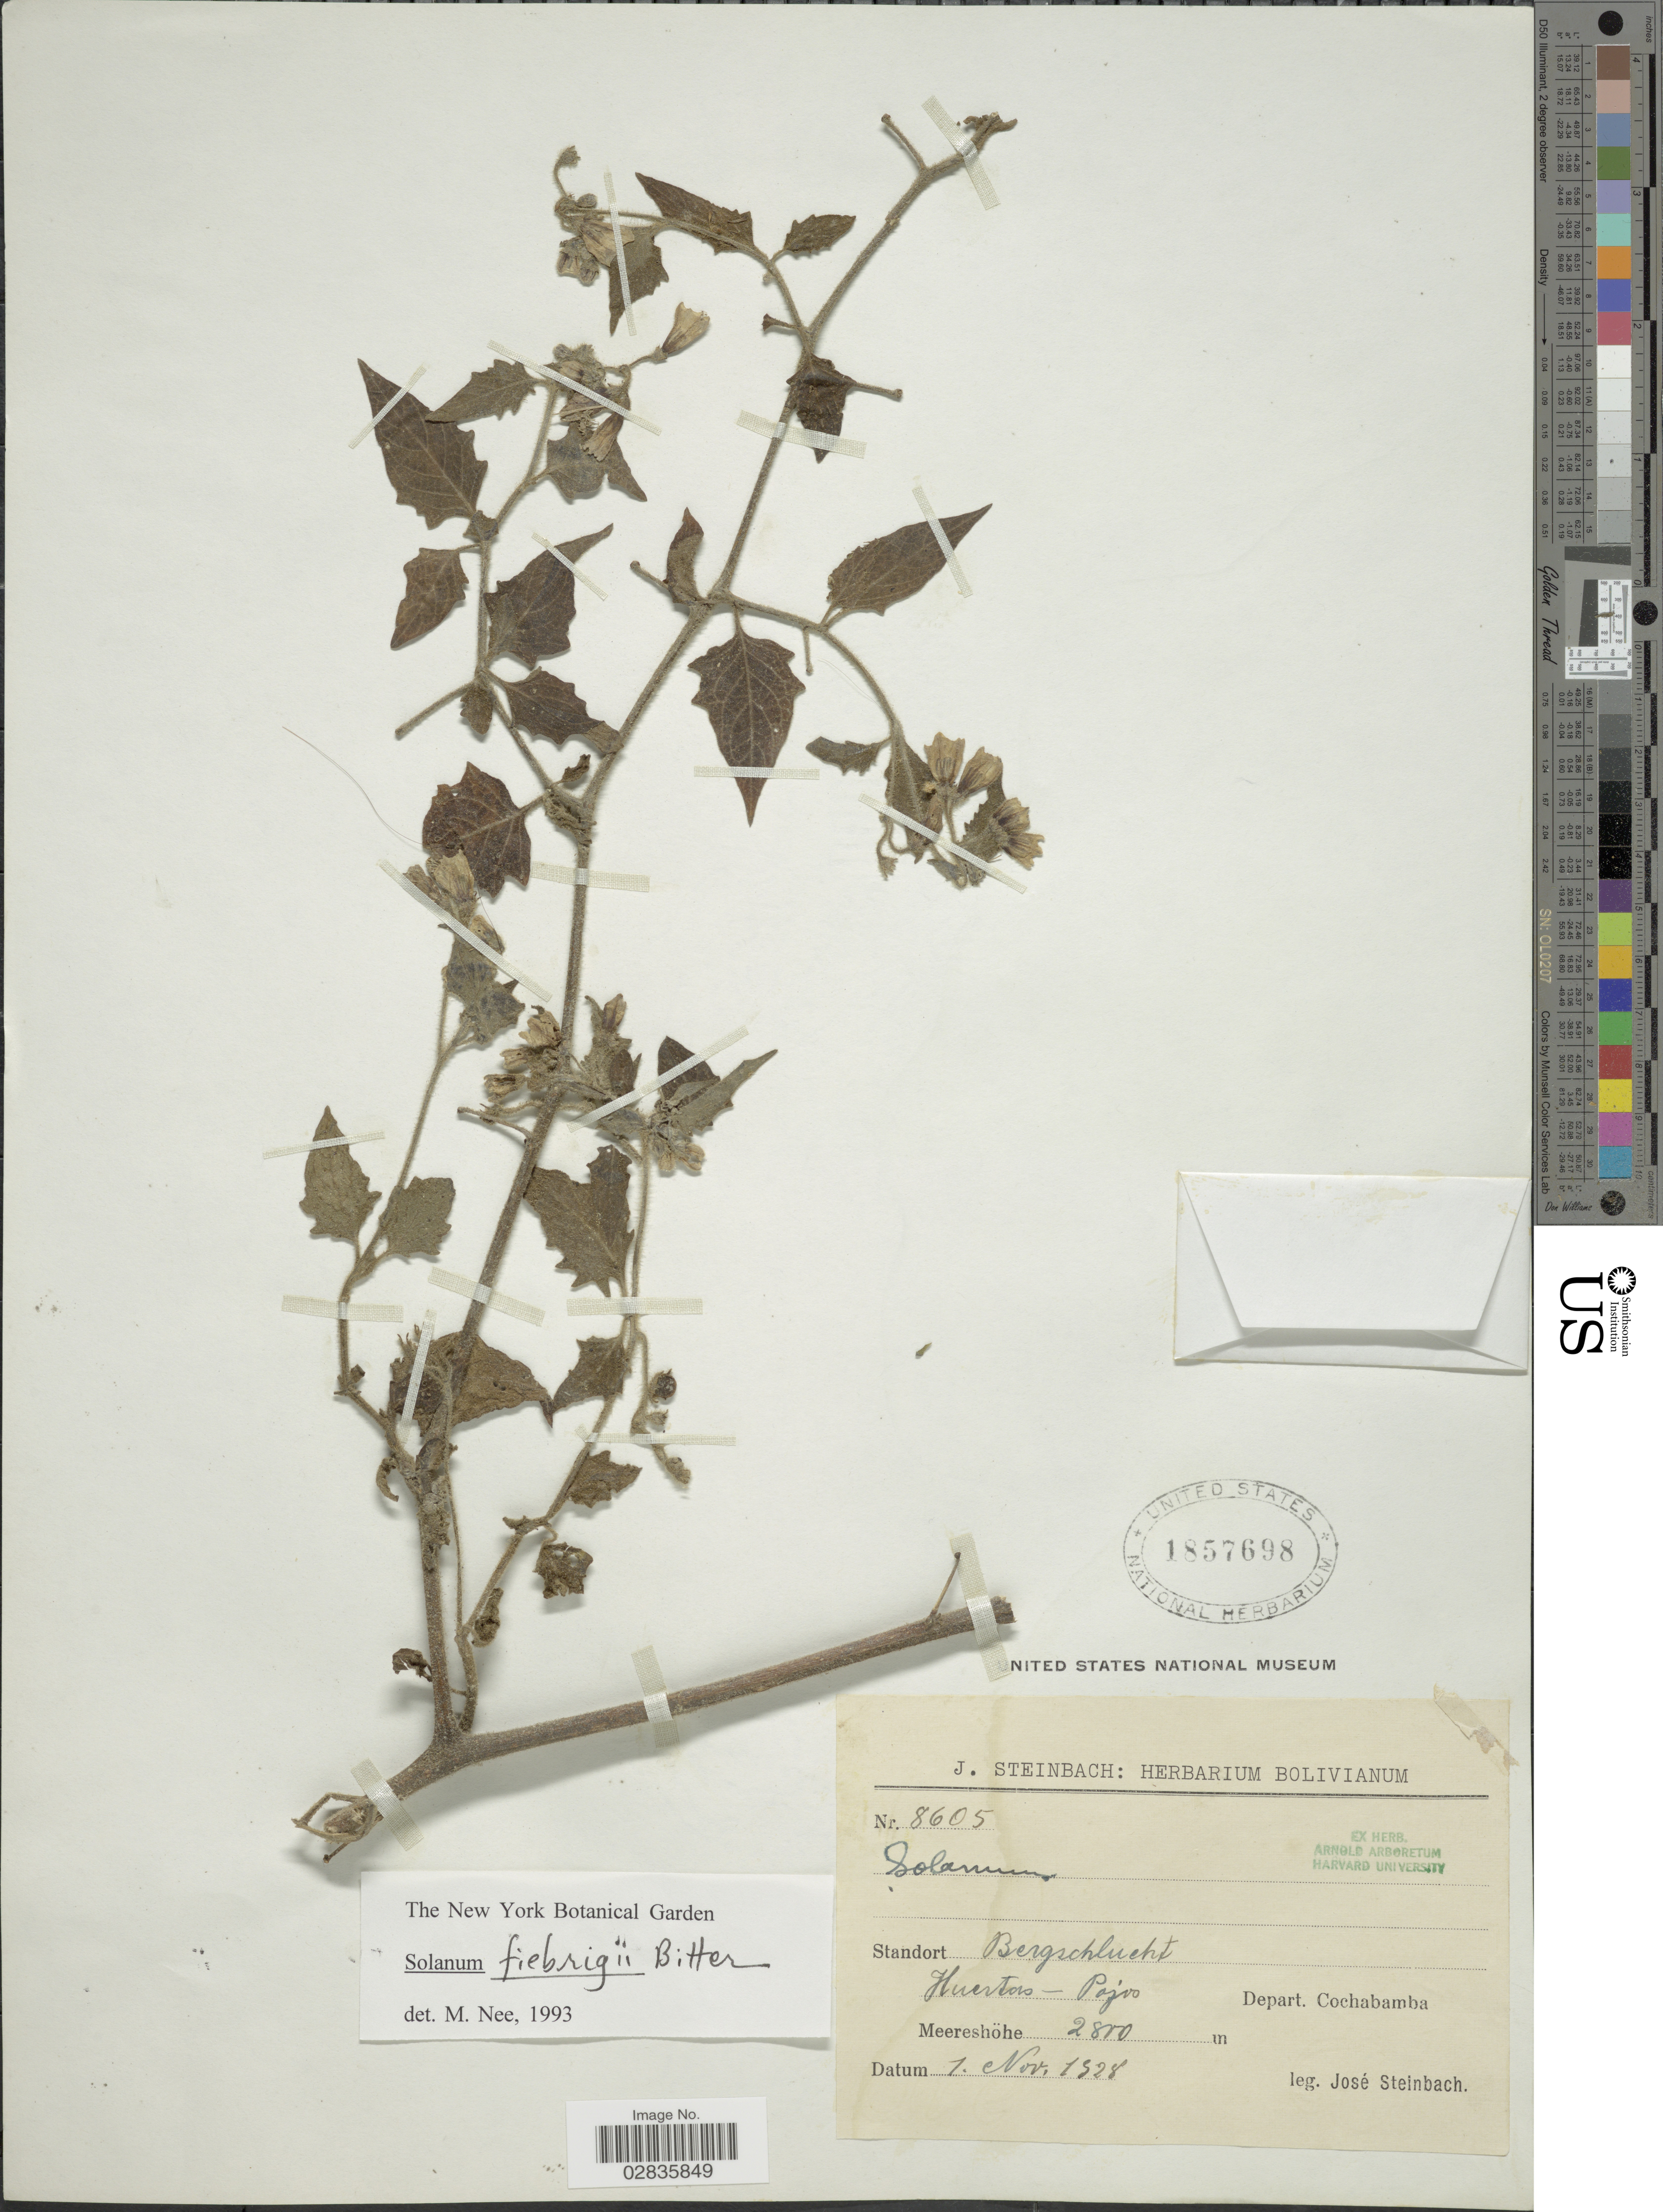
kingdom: Plantae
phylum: Tracheophyta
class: Magnoliopsida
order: Solanales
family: Solanaceae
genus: Solanum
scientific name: Solanum fiebrigii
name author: Bitter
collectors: J. Steinbach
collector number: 8605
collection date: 1928-11-01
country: Bolivia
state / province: Cochabamba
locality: Huertas - Pajos Depart. Cochabamba.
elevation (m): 2800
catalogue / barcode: US 1857698